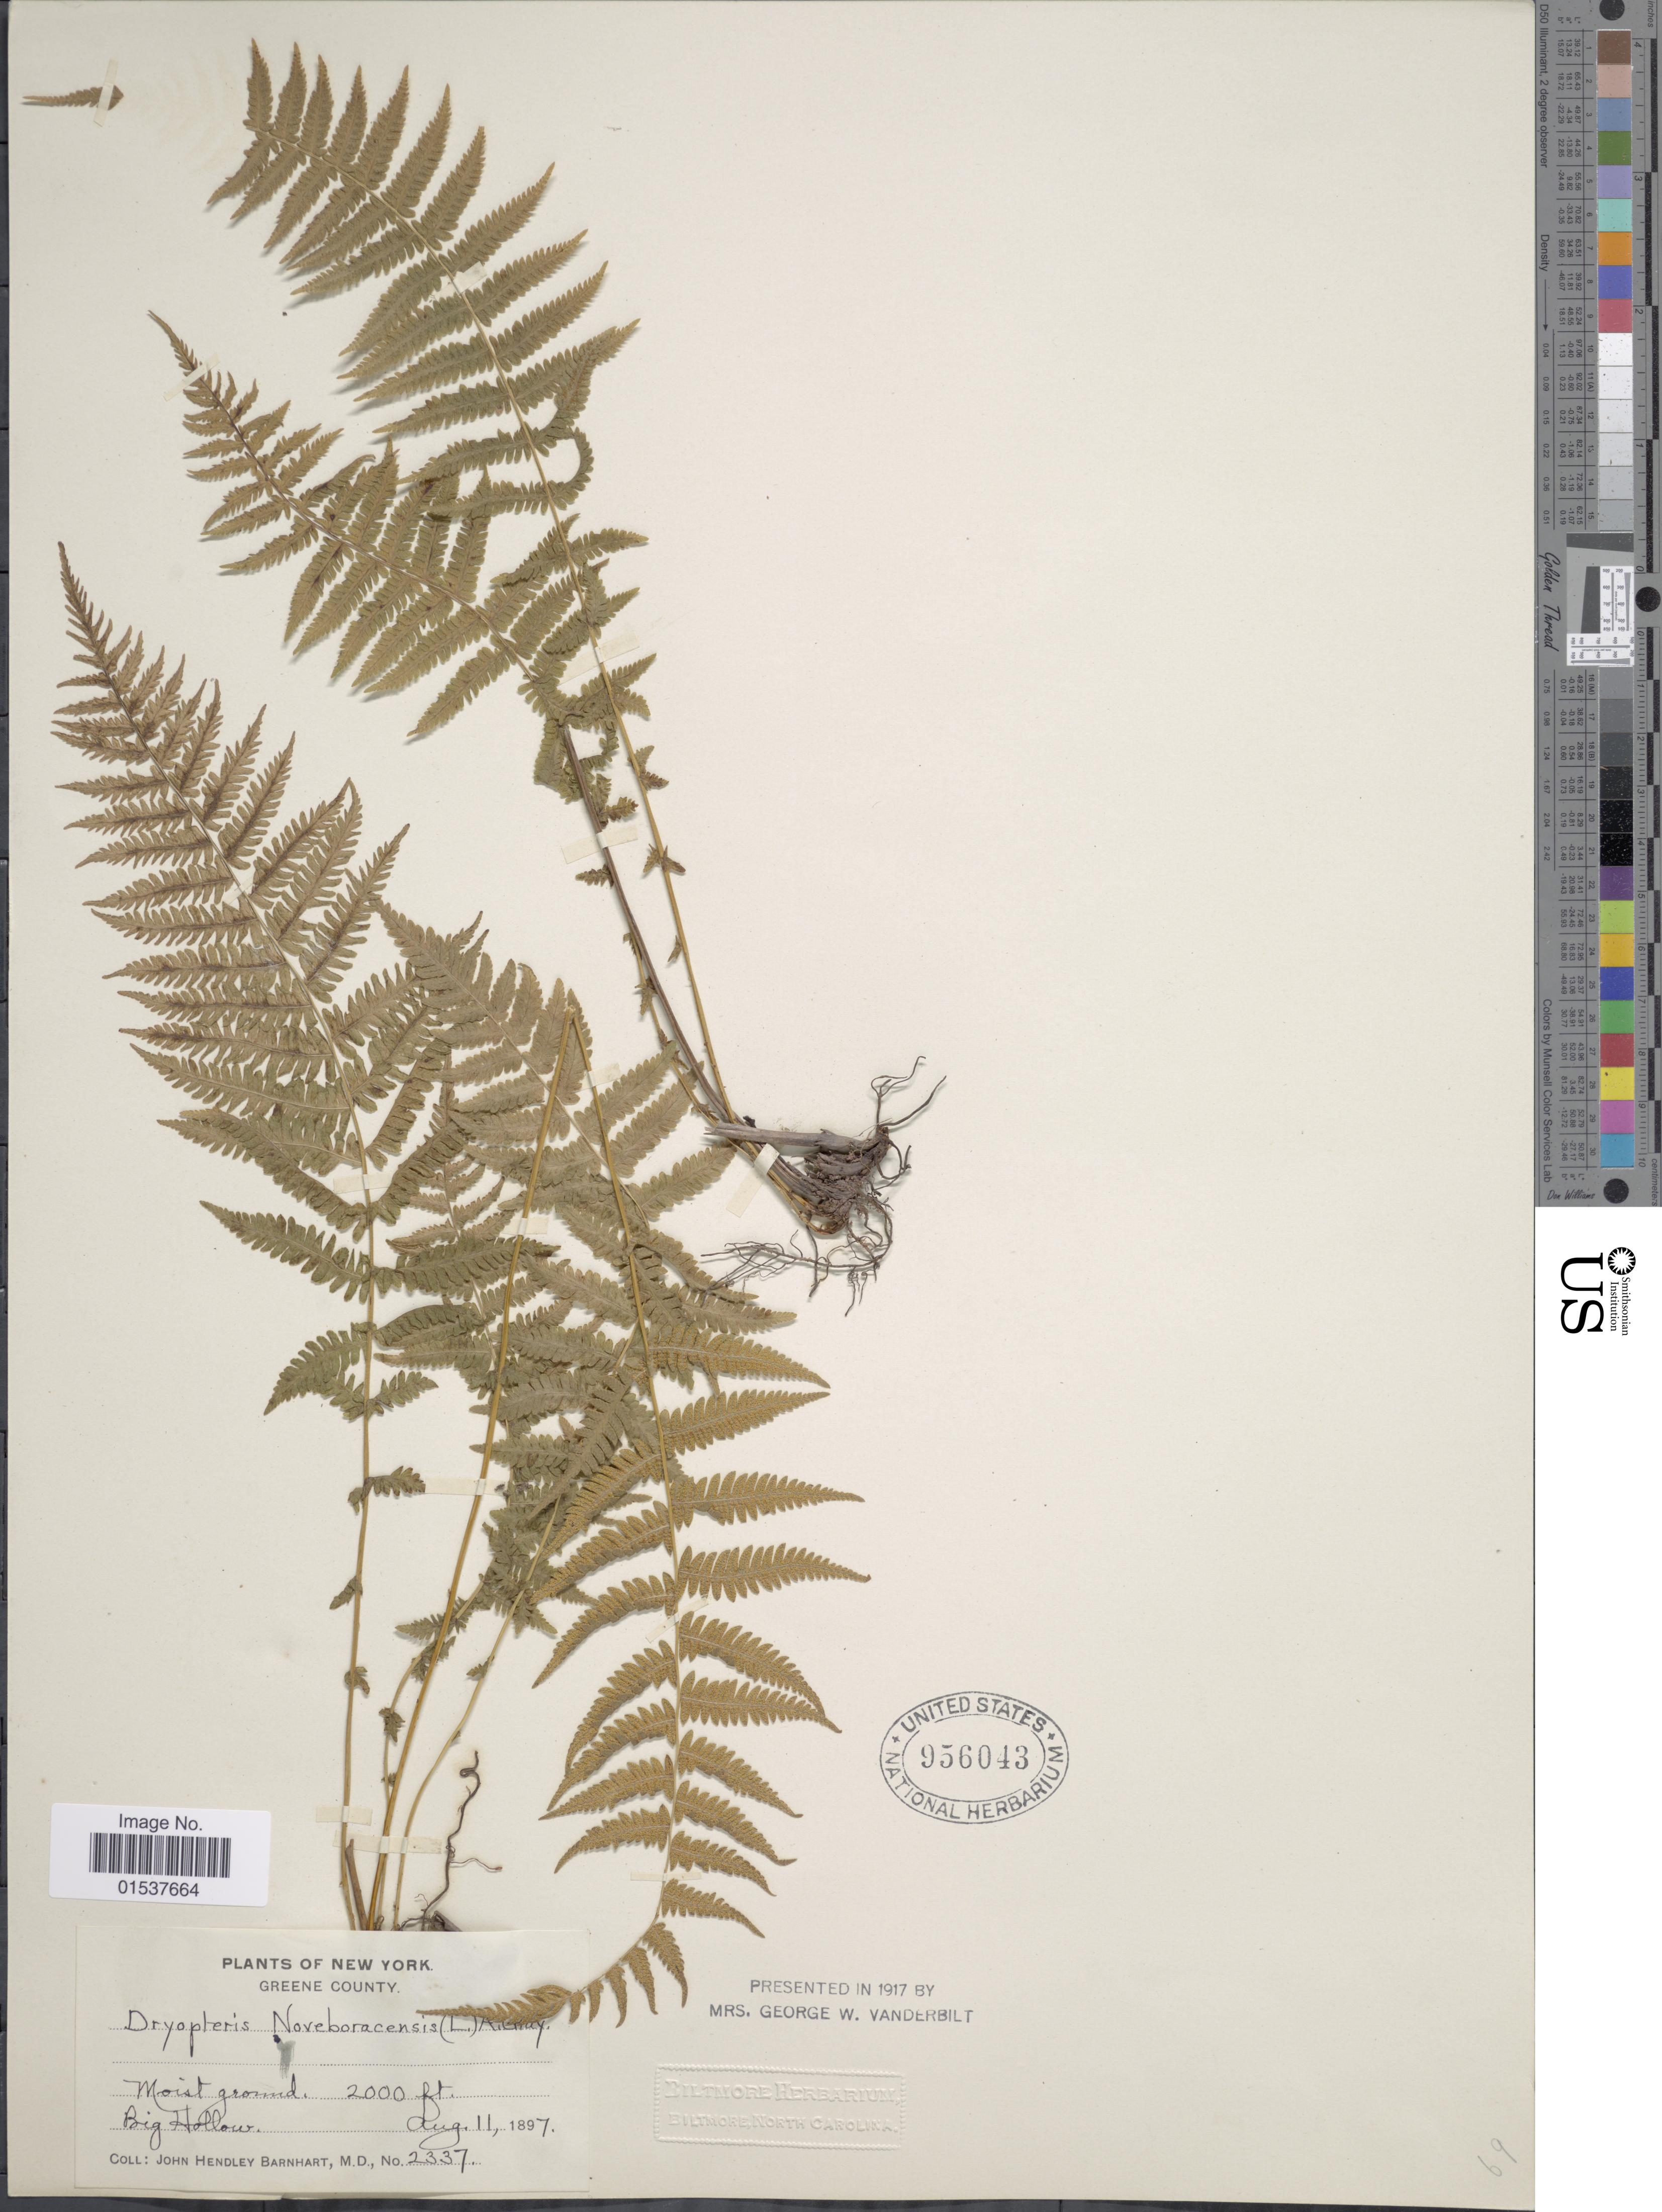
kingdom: Plantae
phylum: Tracheophyta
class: Polypodiopsida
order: Polypodiales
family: Thelypteridaceae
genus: Parathelypteris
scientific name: Parathelypteris noveboracensis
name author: (L.) Ching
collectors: J. H. Barnhart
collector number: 2337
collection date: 1897-08-11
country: United States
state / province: New York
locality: Greene County, Big Hollow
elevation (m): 610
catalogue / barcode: US 956043